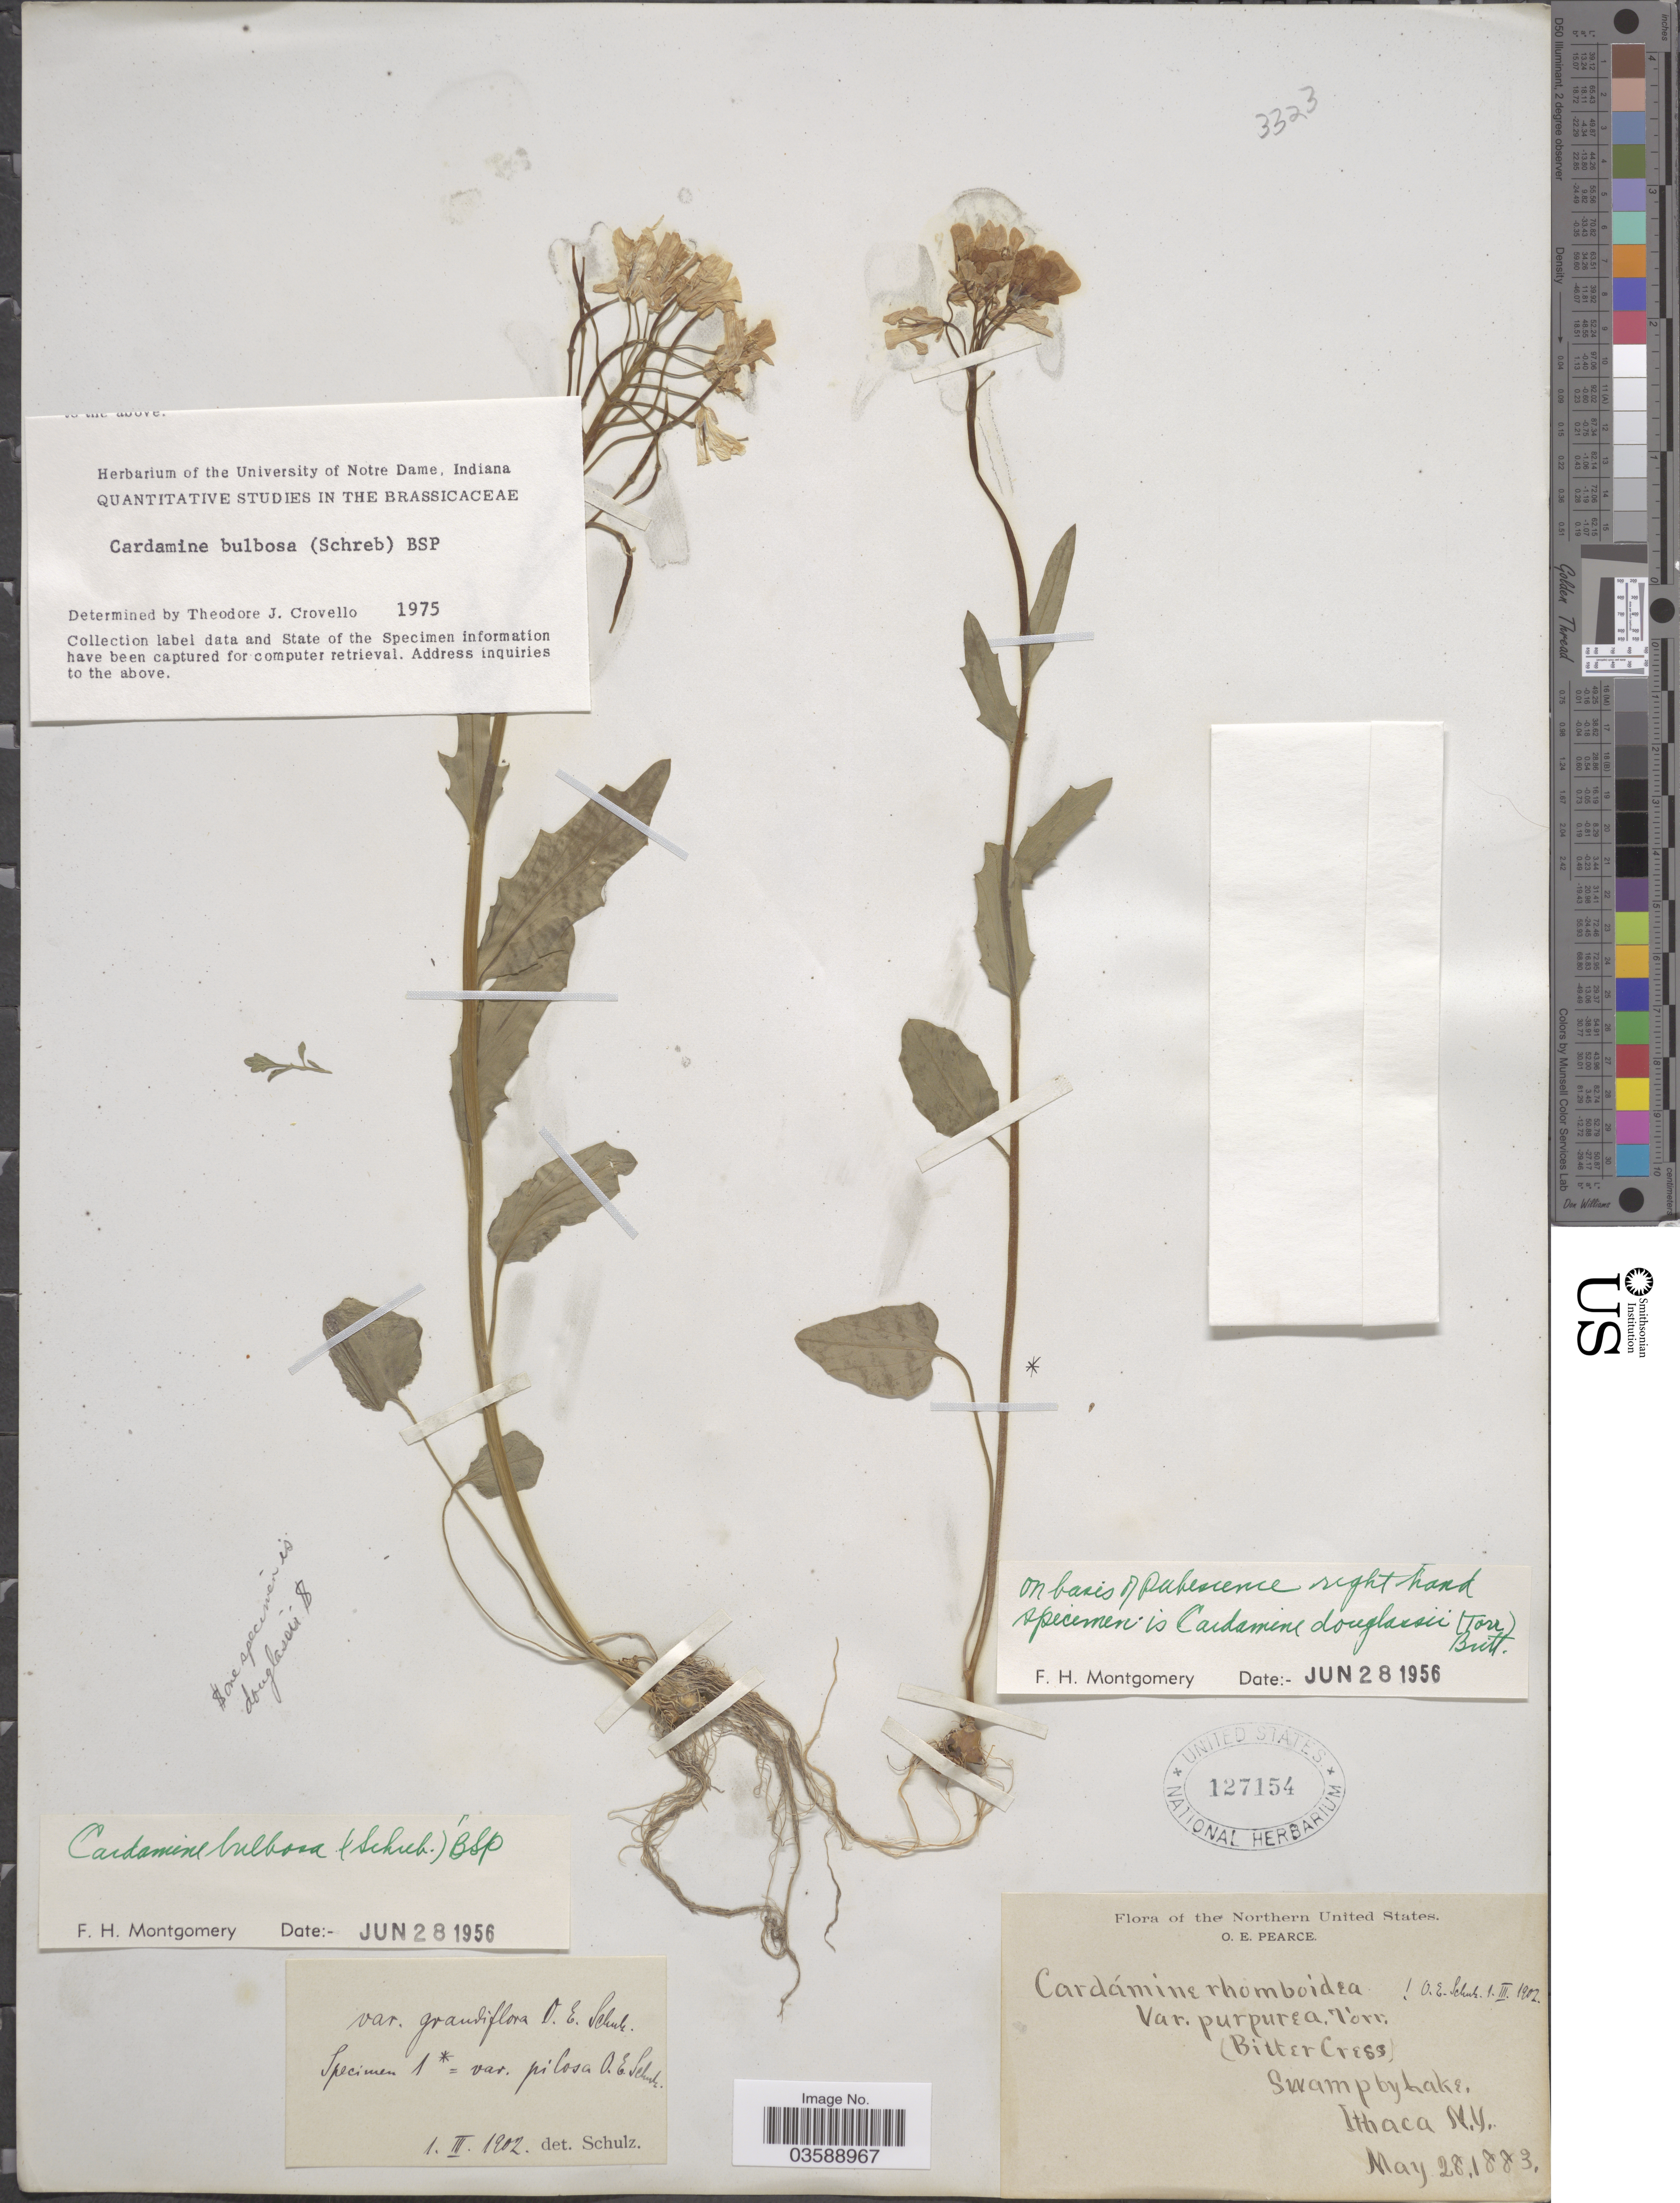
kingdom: Plantae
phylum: Tracheophyta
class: Magnoliopsida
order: Brassicales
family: Brassicaceae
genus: Cardamine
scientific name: Cardamine bulbosa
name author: (Schreb. ex Muhl.) Britton et al.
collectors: O. E. Pearce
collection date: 1883-05-28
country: United States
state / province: New York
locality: Northern United States. Swamp by Lake. Ithaca.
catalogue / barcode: US 127154